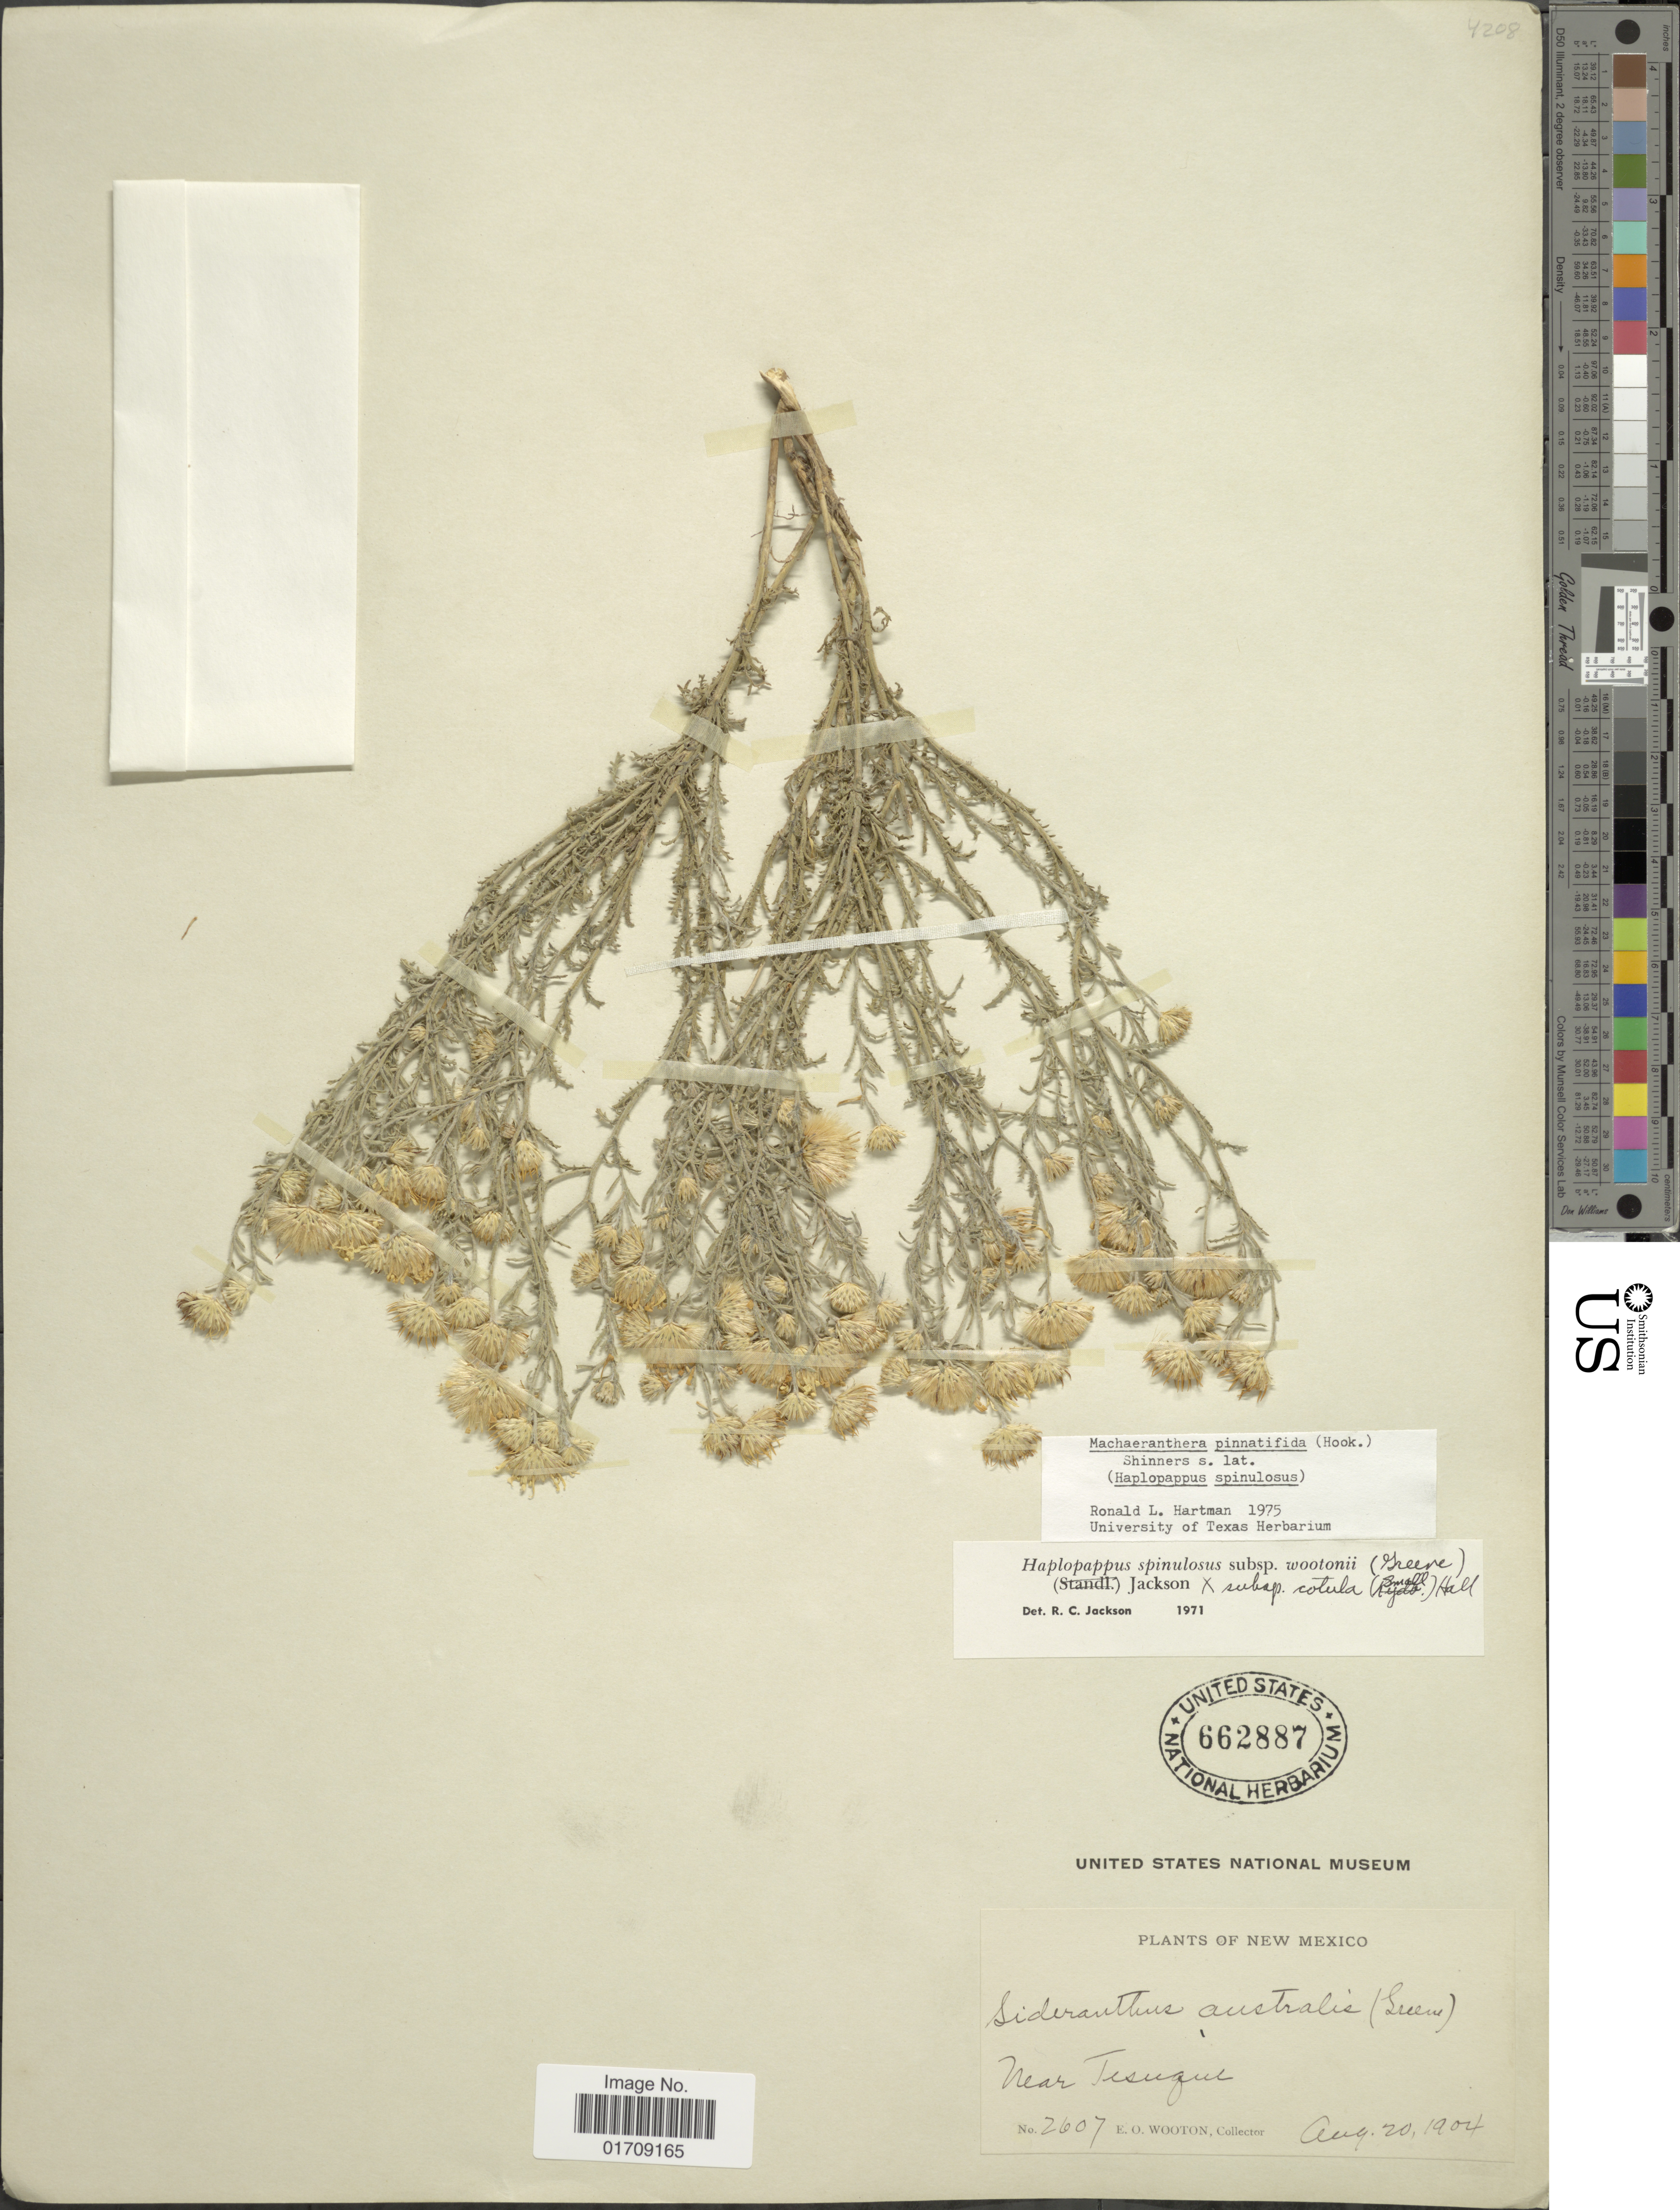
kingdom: Plantae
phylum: Tracheophyta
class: Magnoliopsida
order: Asterales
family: Asteraceae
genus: Machaeranthera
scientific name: Machaeranthera pinnatifida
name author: (Hook.) Shinners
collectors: E. O. Wooton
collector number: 2607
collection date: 1904-08-20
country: United States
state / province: New Mexico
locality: Near Tesuque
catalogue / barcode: US 662887